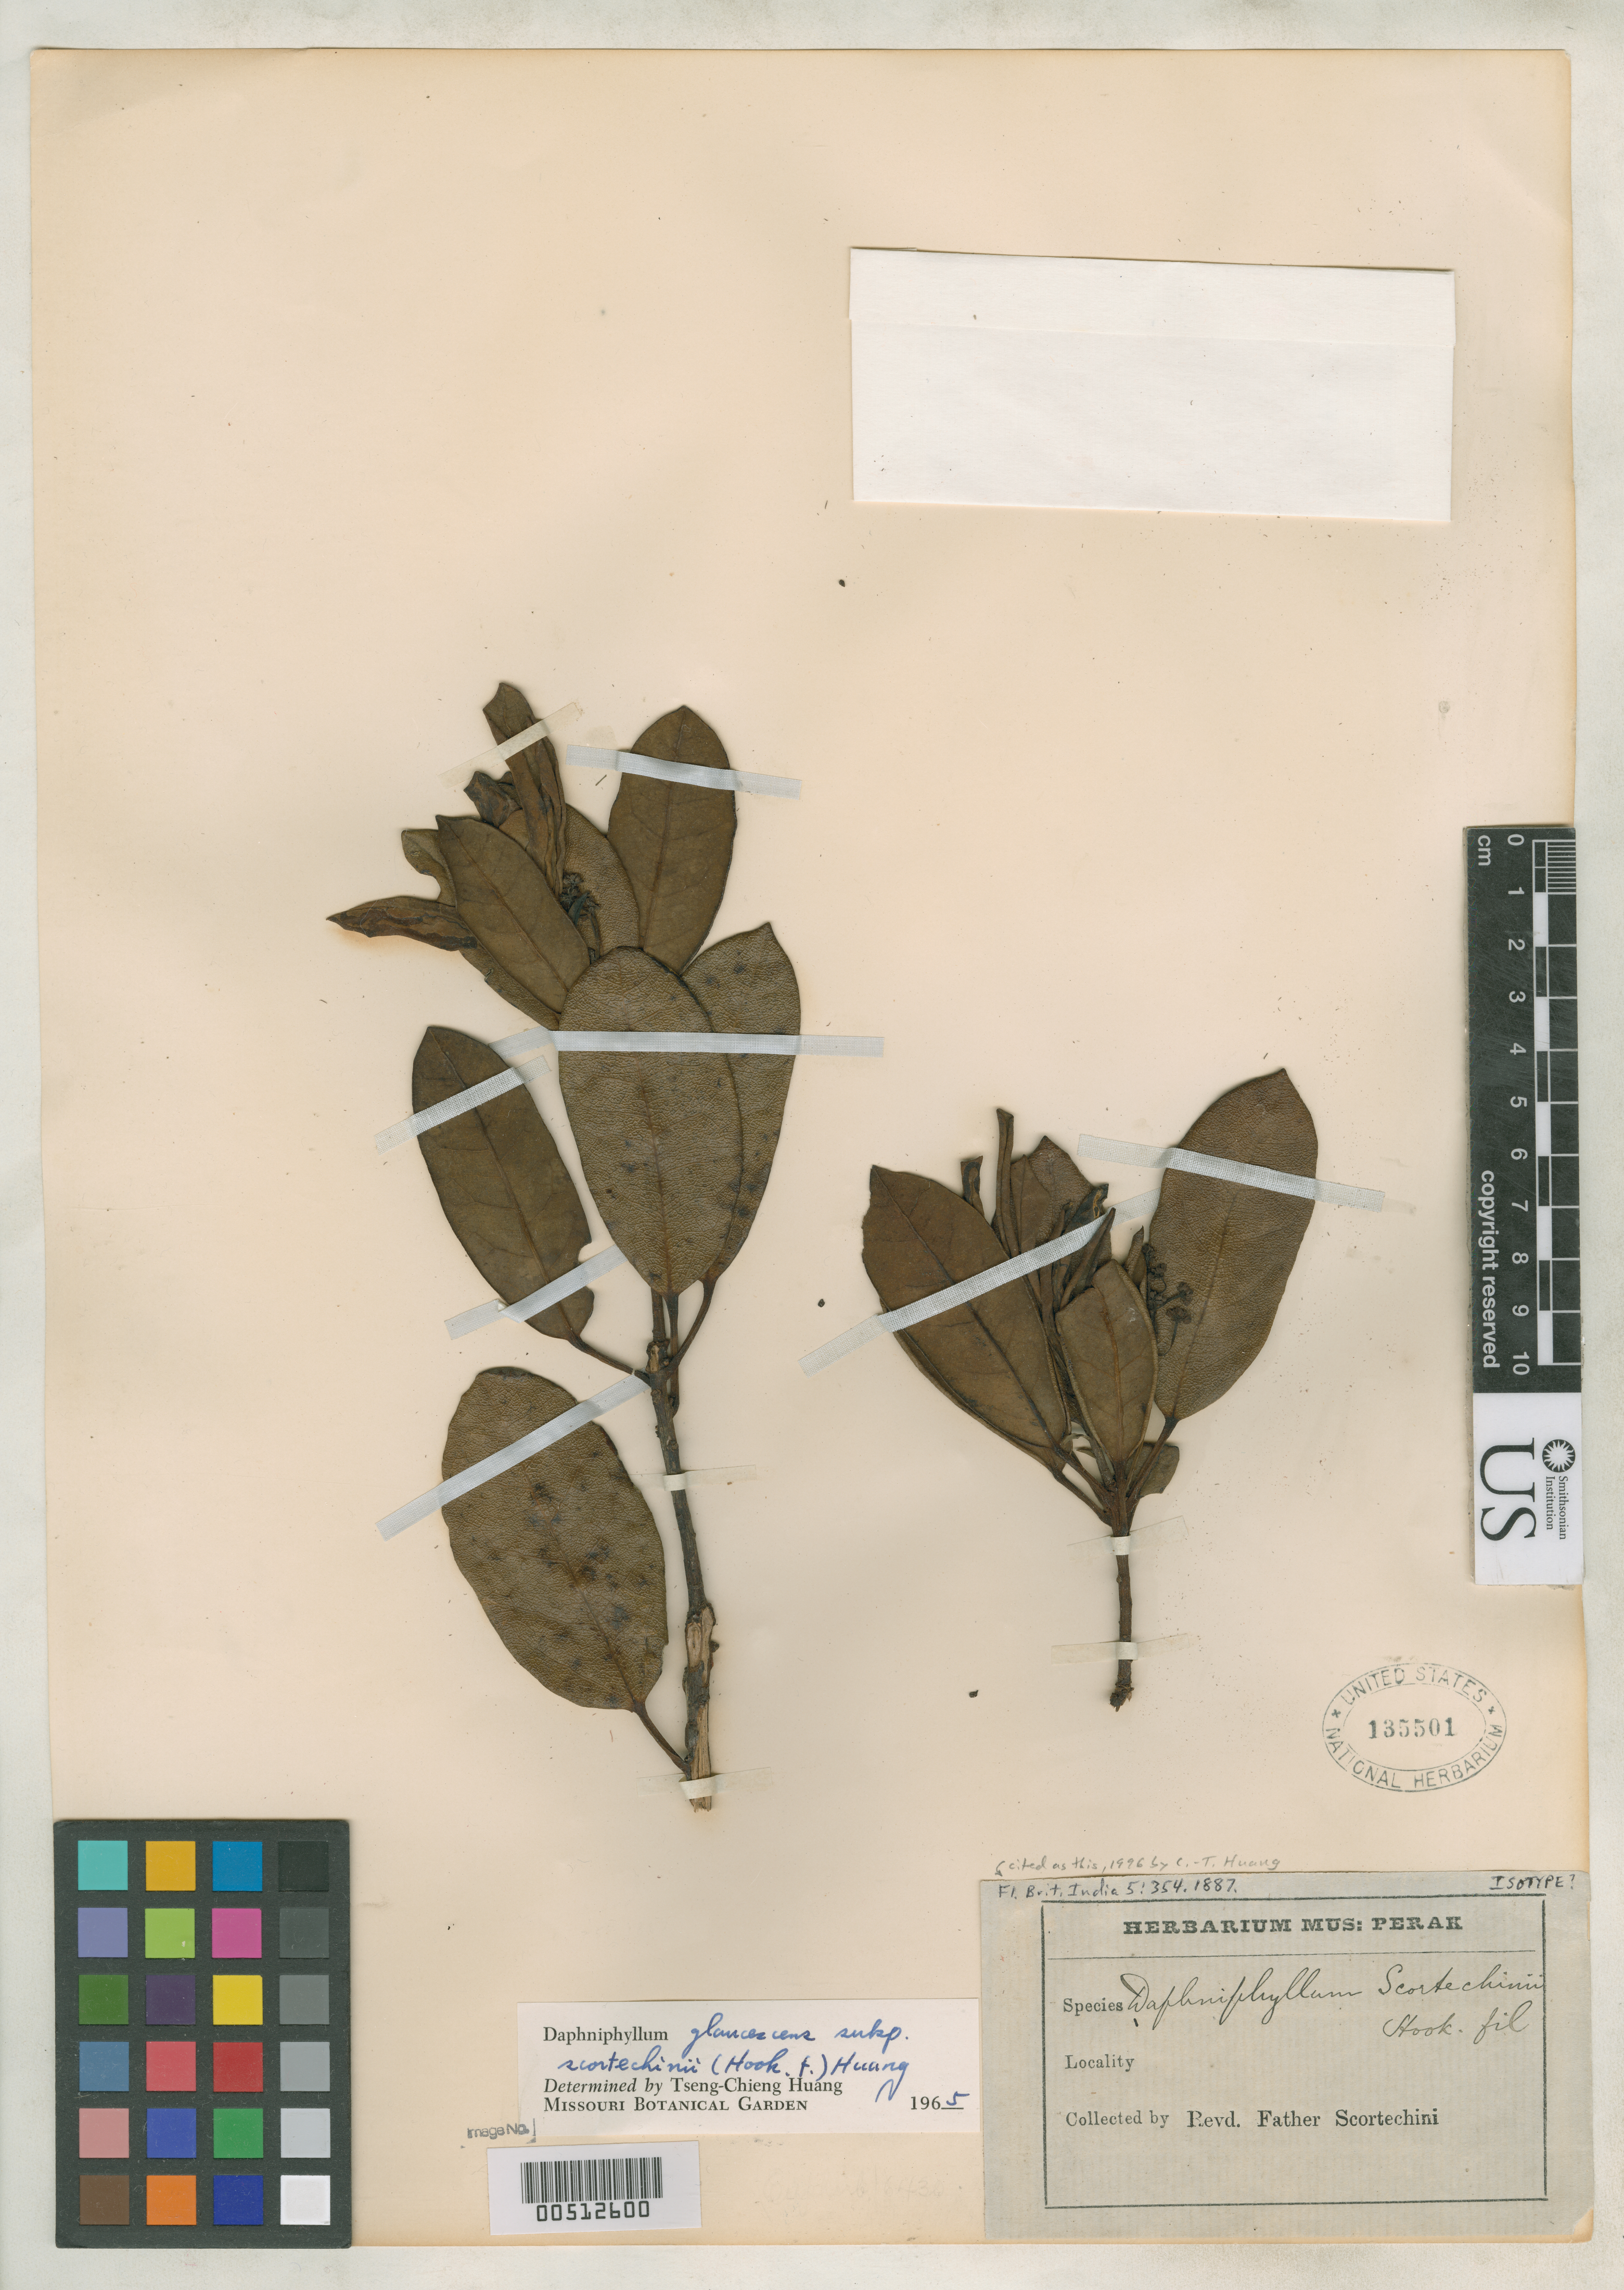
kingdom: Plantae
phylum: Tracheophyta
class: Magnoliopsida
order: Saxifragales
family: Daphniphyllaceae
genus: Daphniphyllum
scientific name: Daphniphyllum scortechinii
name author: Hook. f.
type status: Possible Isotype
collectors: B. Scortechini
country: Malaysia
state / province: Perak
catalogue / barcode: US 135501